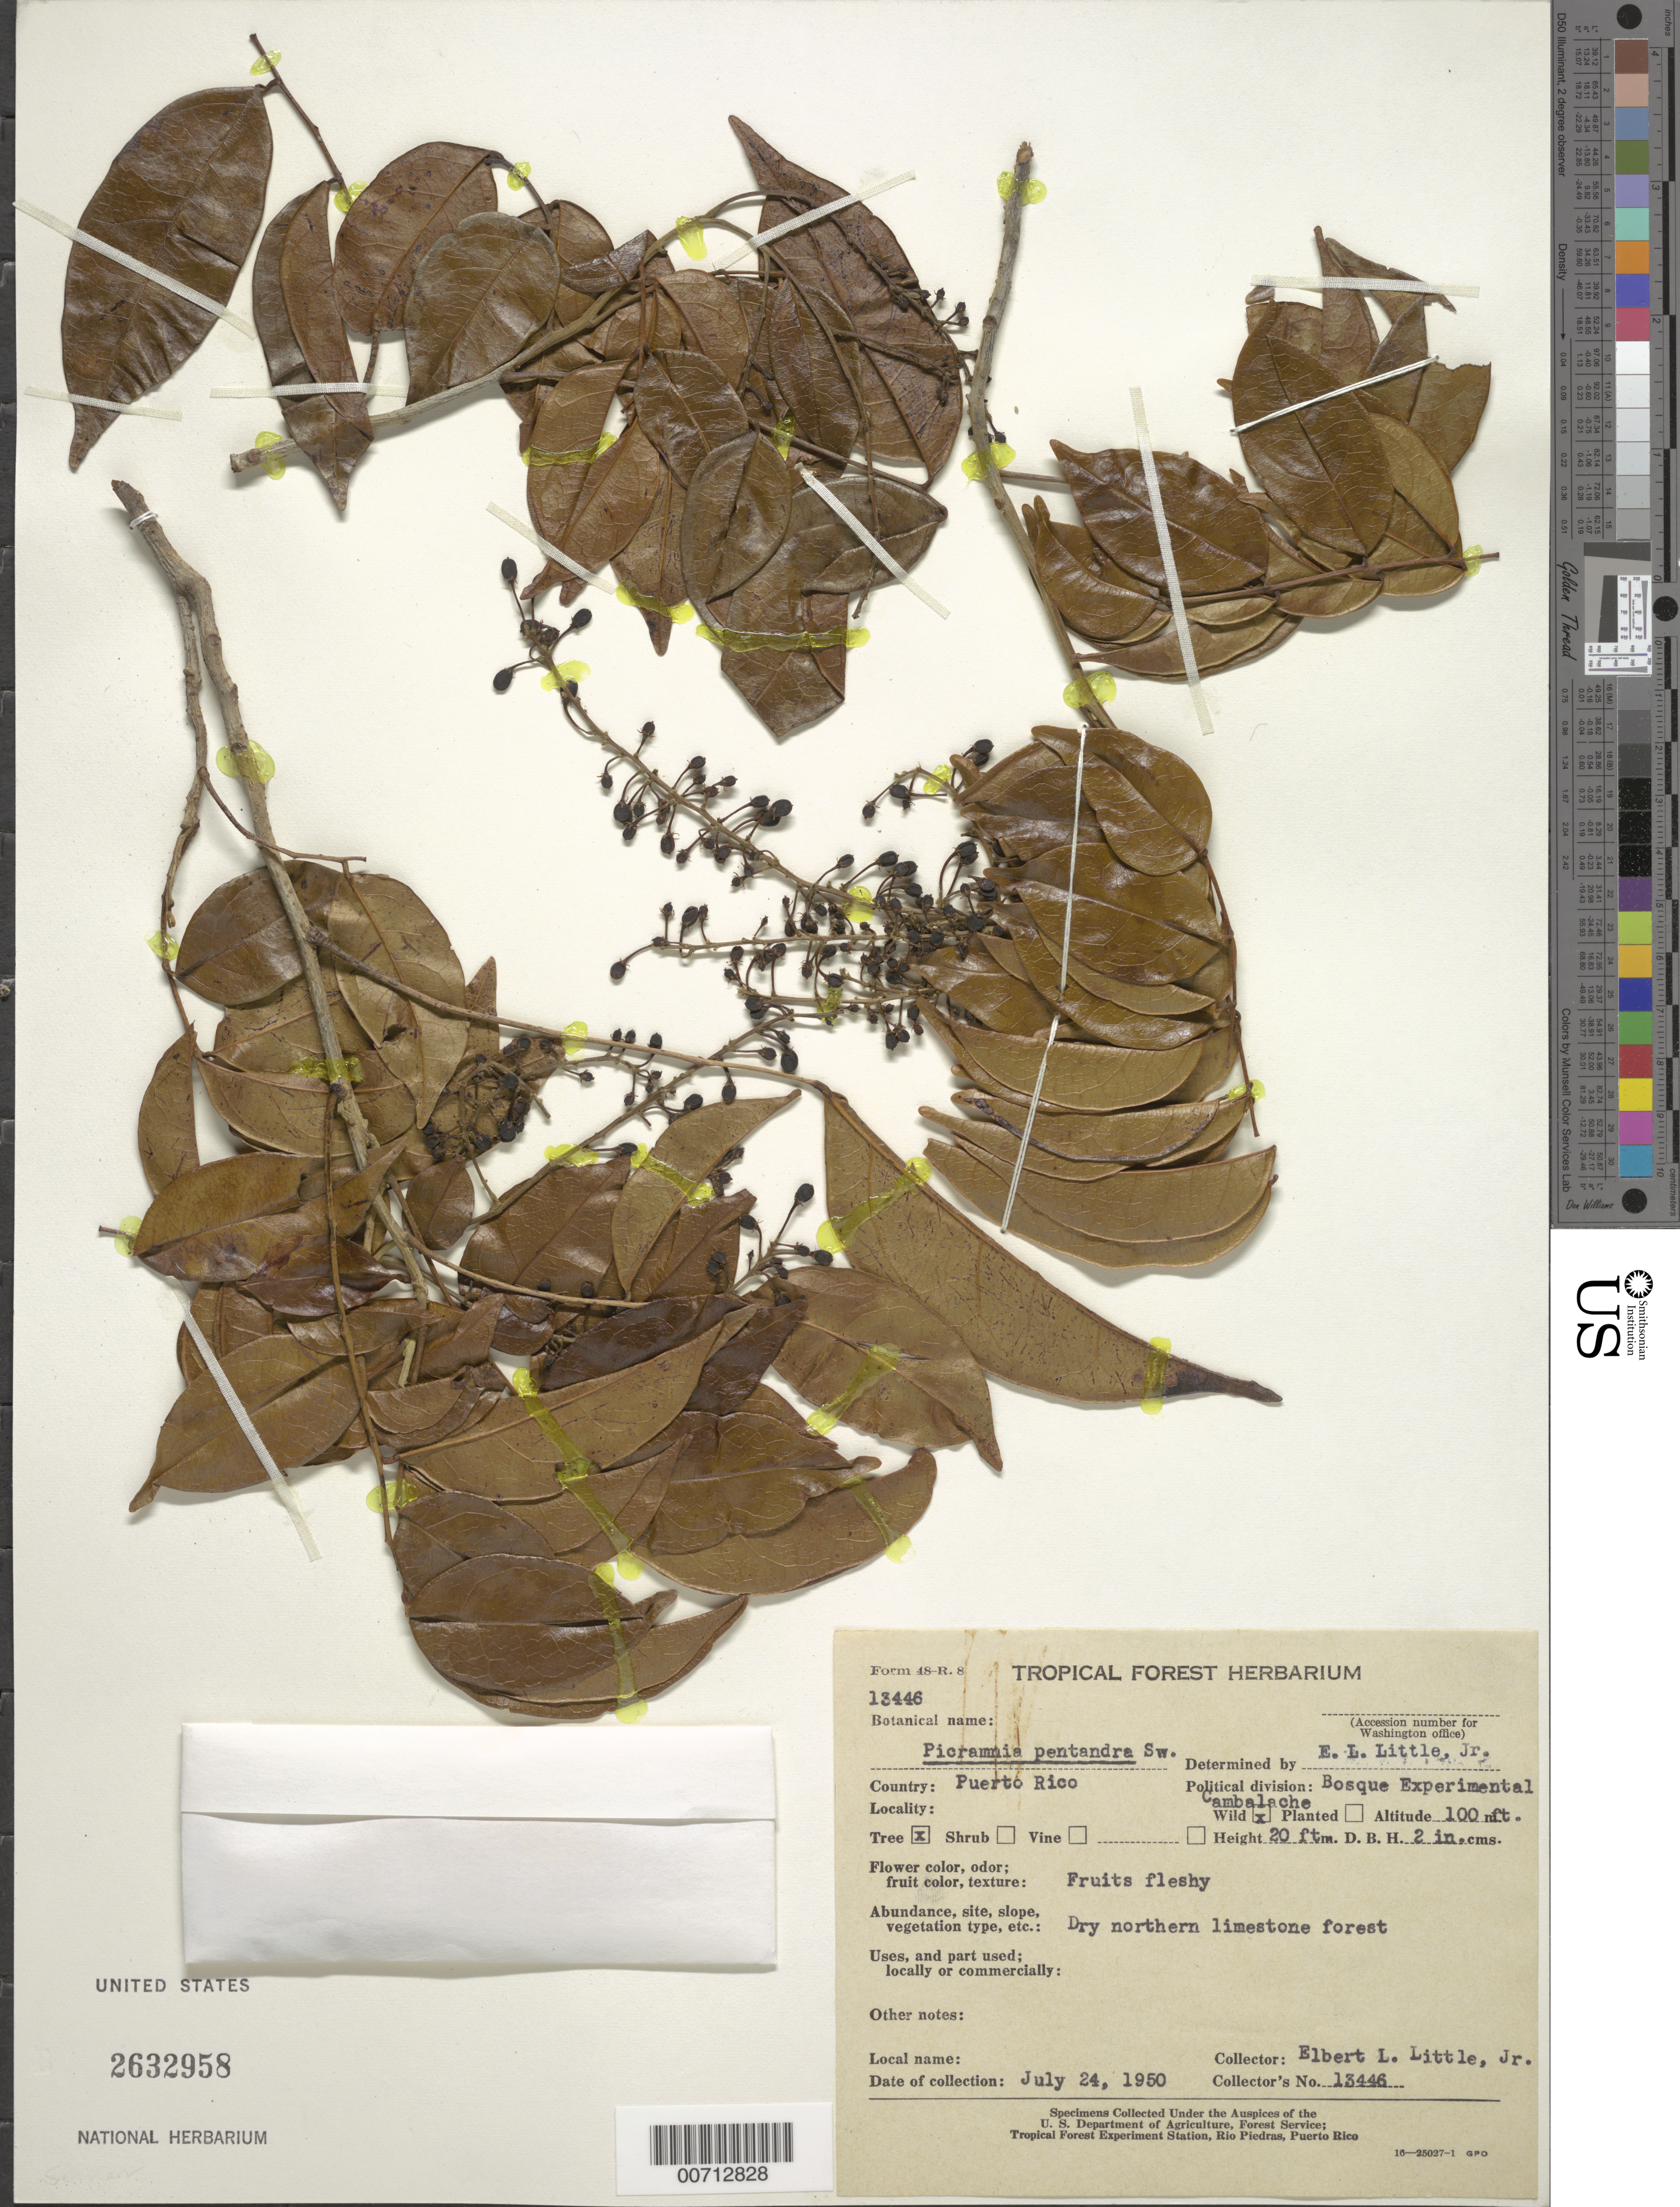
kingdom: Plantae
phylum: Tracheophyta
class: Magnoliopsida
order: Picramniales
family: Picramniaceae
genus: Picramnia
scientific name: Picramnia pentandra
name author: Sw.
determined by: Little, Elbert L., Jr., (FSSR), United States Department of Agriculture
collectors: E. L. Little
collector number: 13446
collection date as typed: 24 Jul 1950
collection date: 1950-07-24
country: Puerto Rico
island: Greater Antilles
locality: Bosque Exp. Cambalache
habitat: Dry northern limestone forest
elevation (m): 30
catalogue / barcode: US 2632958